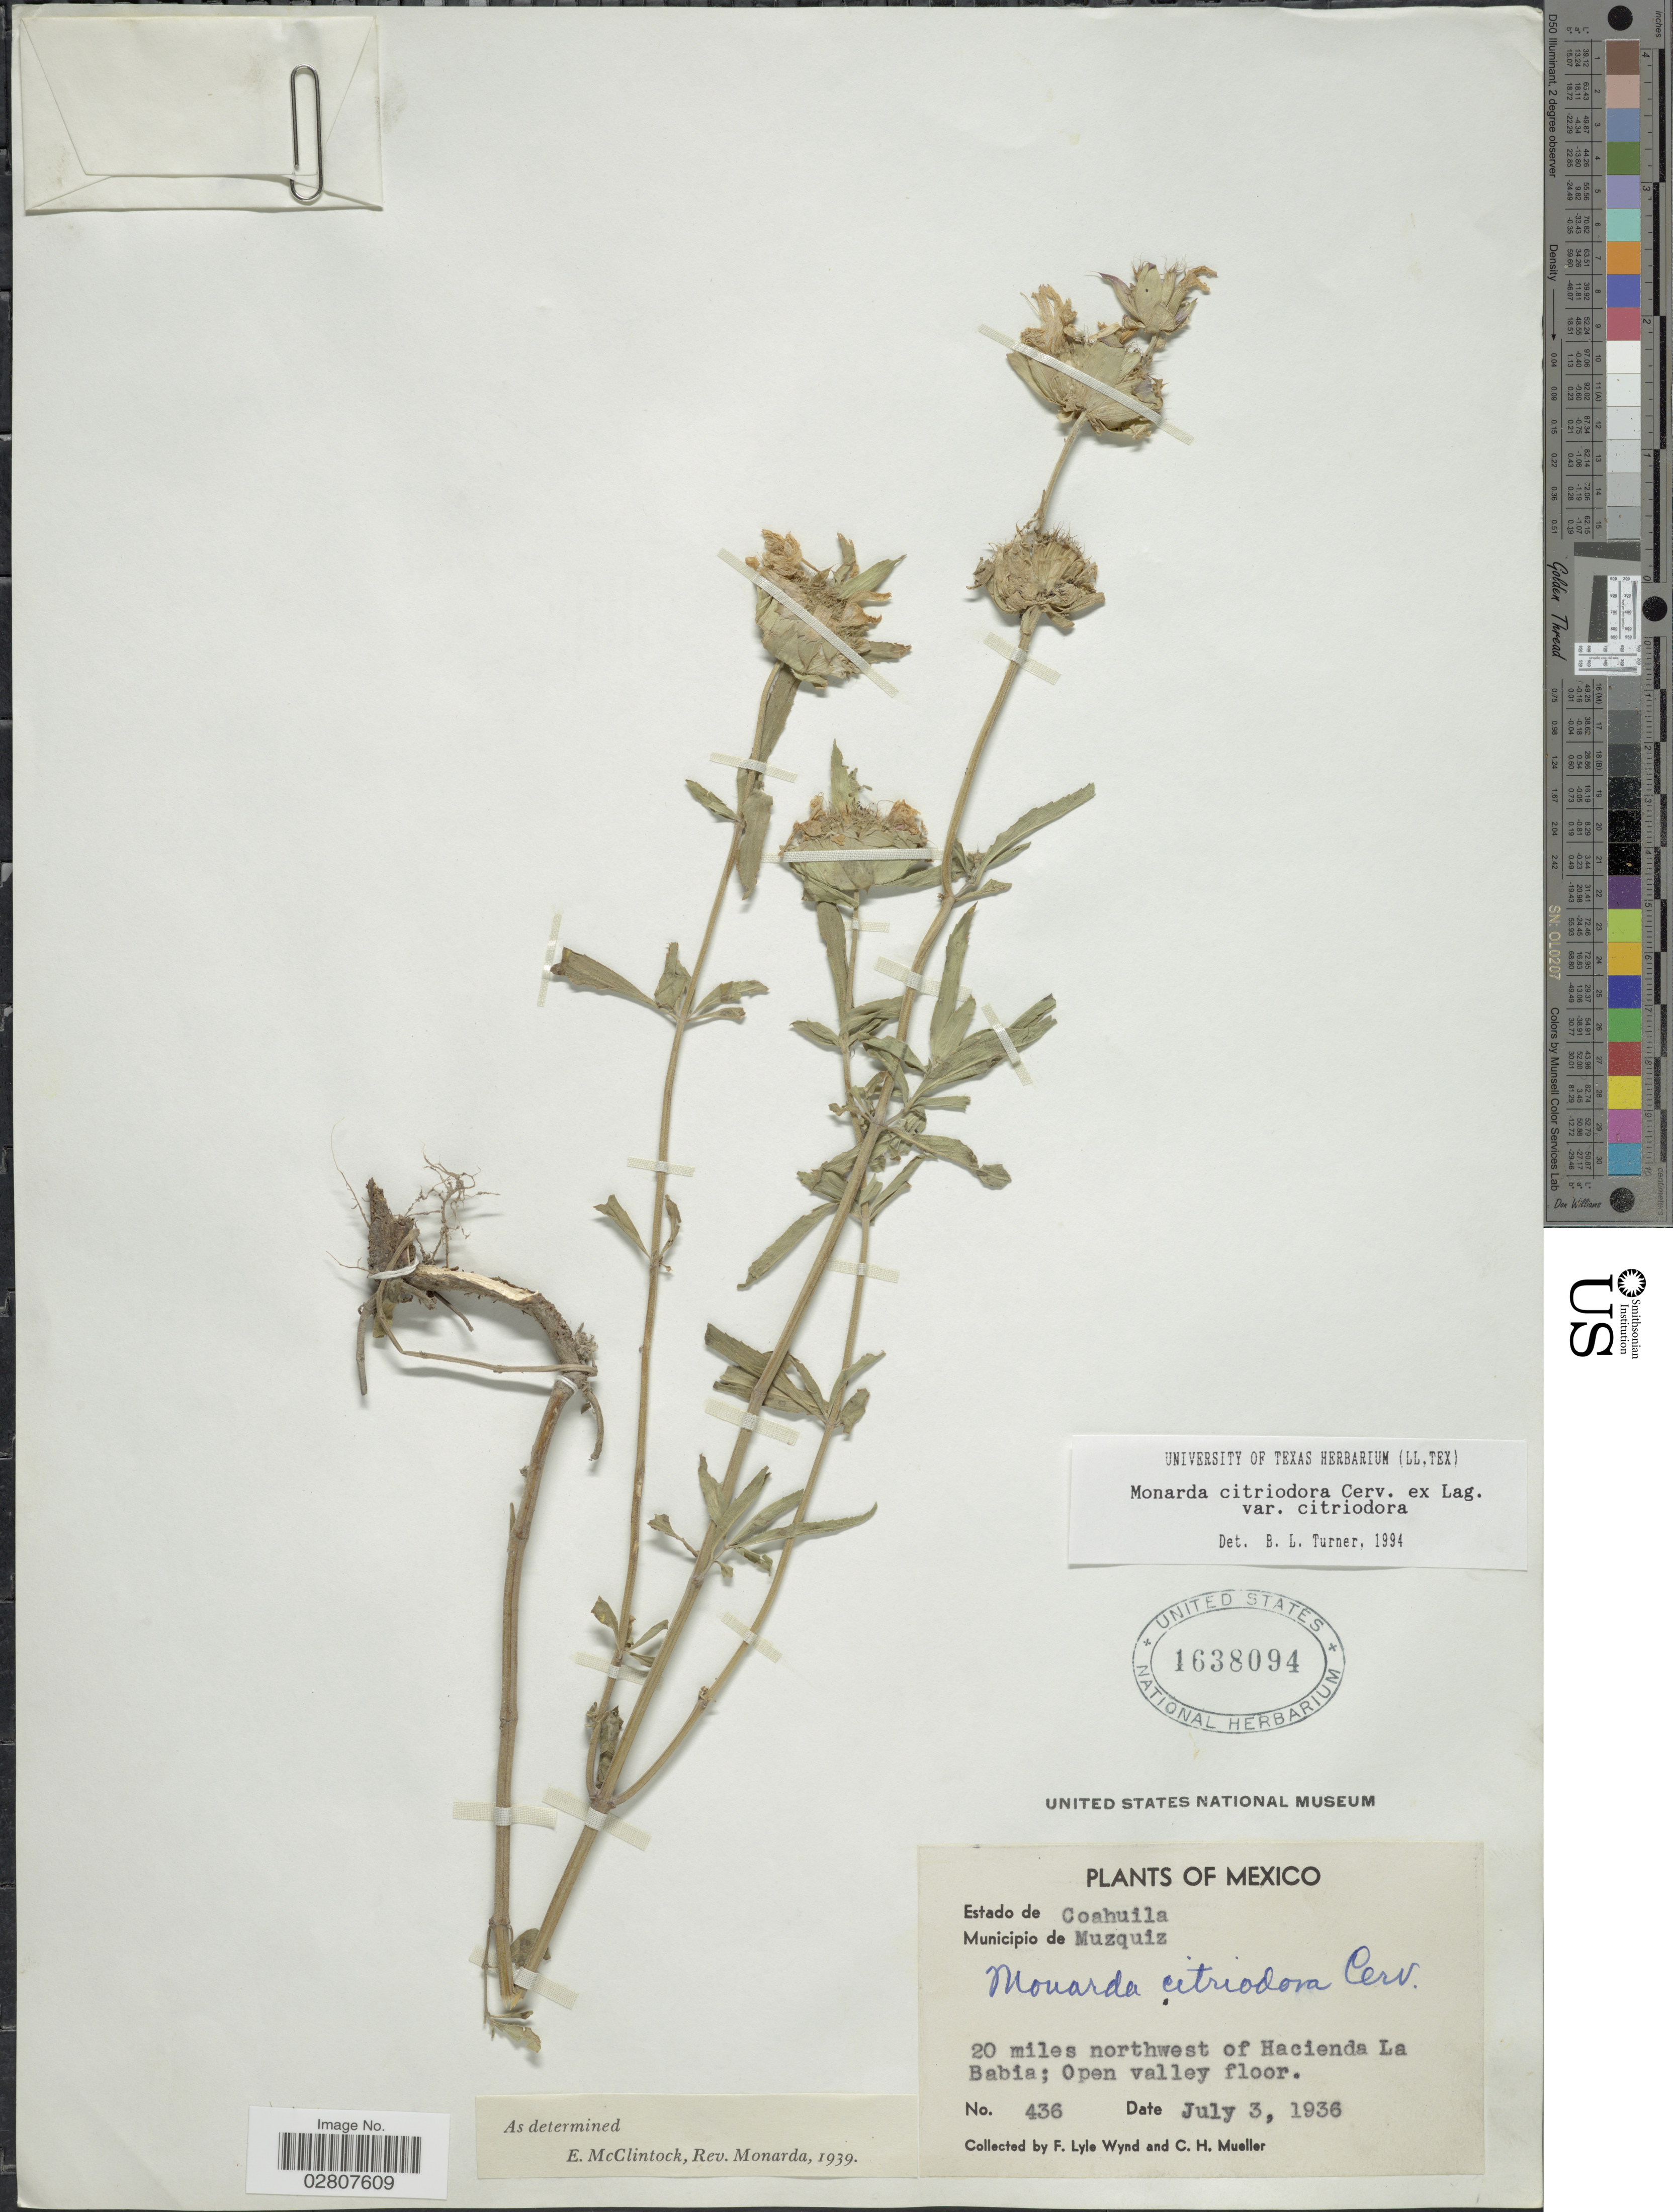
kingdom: Plantae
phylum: Tracheophyta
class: Magnoliopsida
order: Lamiales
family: Lamiaceae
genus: Monarda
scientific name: Monarda citriodora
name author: Cerv. ex Lag.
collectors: F. L. Wynd & C. H. Mueller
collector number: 436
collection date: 1936-07-03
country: Mexico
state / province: Coahuila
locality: Estado de Coahuila, Municipio de Muzquiz, 20 miles northwest of Hacienda La Babia.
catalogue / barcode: US 1638094